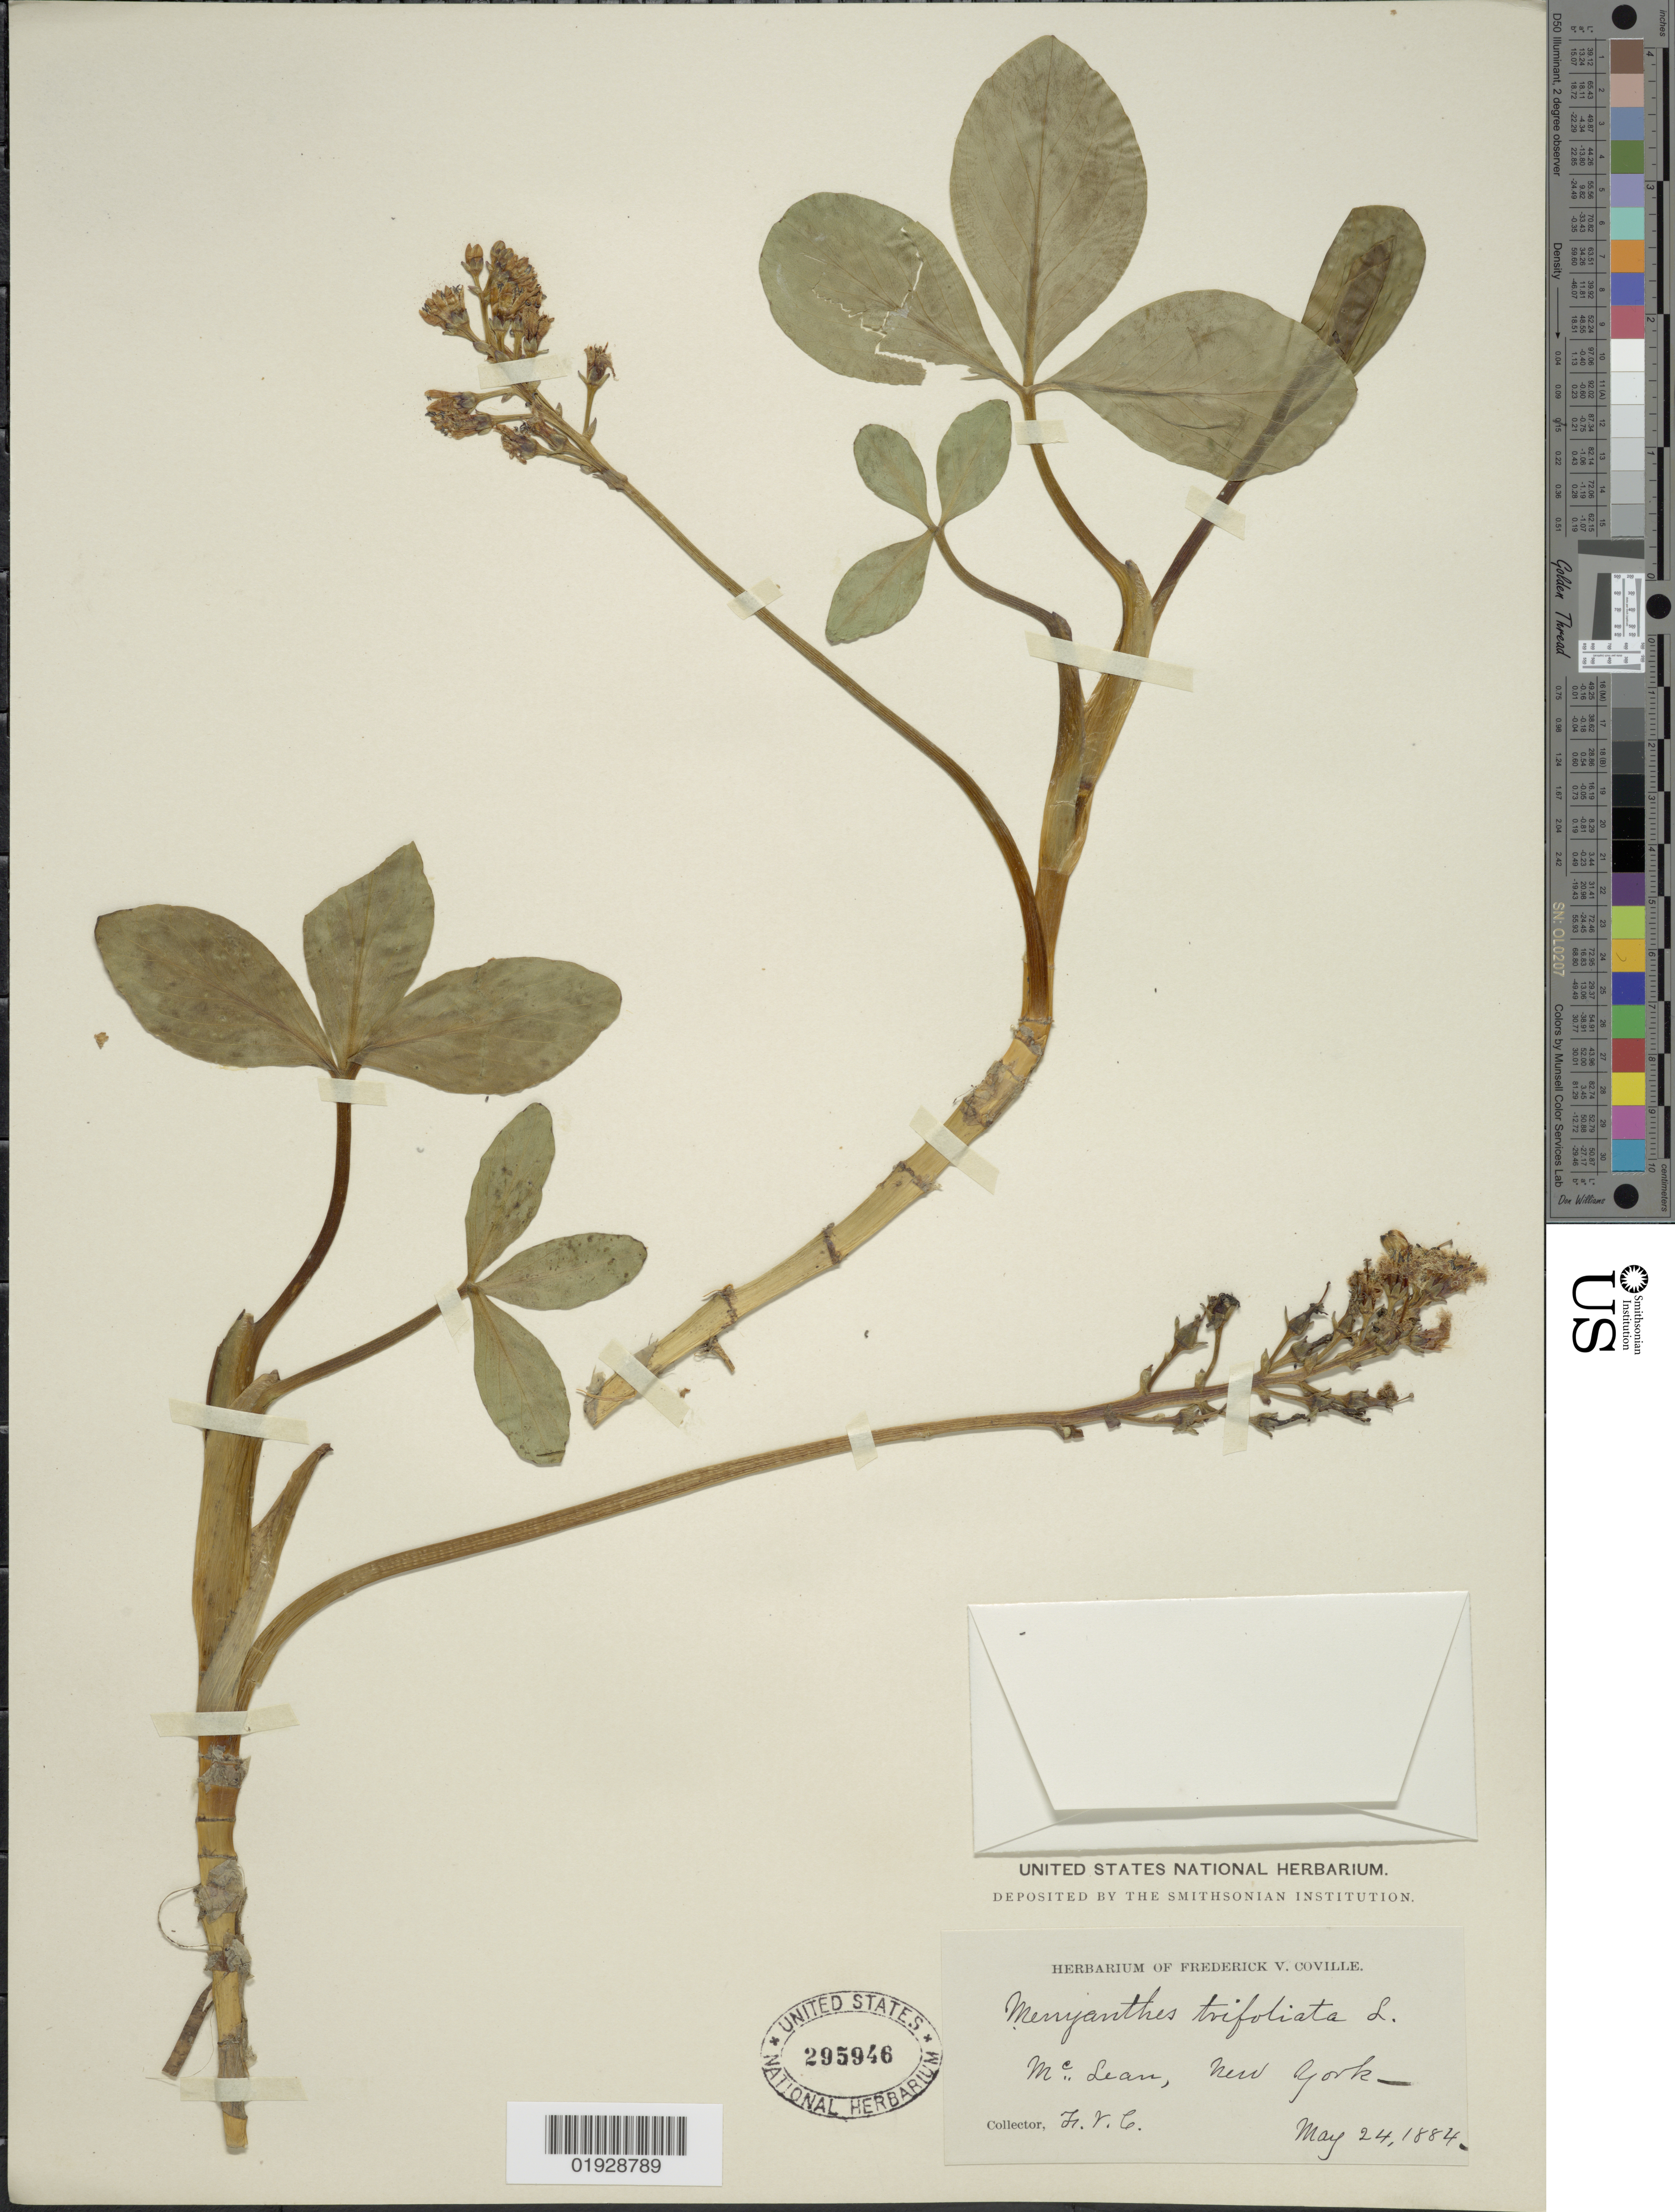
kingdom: Plantae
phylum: Tracheophyta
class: Magnoliopsida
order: Asterales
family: Menyanthaceae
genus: Menyanthes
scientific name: Menyanthes trifoliata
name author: L.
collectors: F. V. Coville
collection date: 1884-05-24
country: United States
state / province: New York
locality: McLean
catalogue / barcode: US 295946